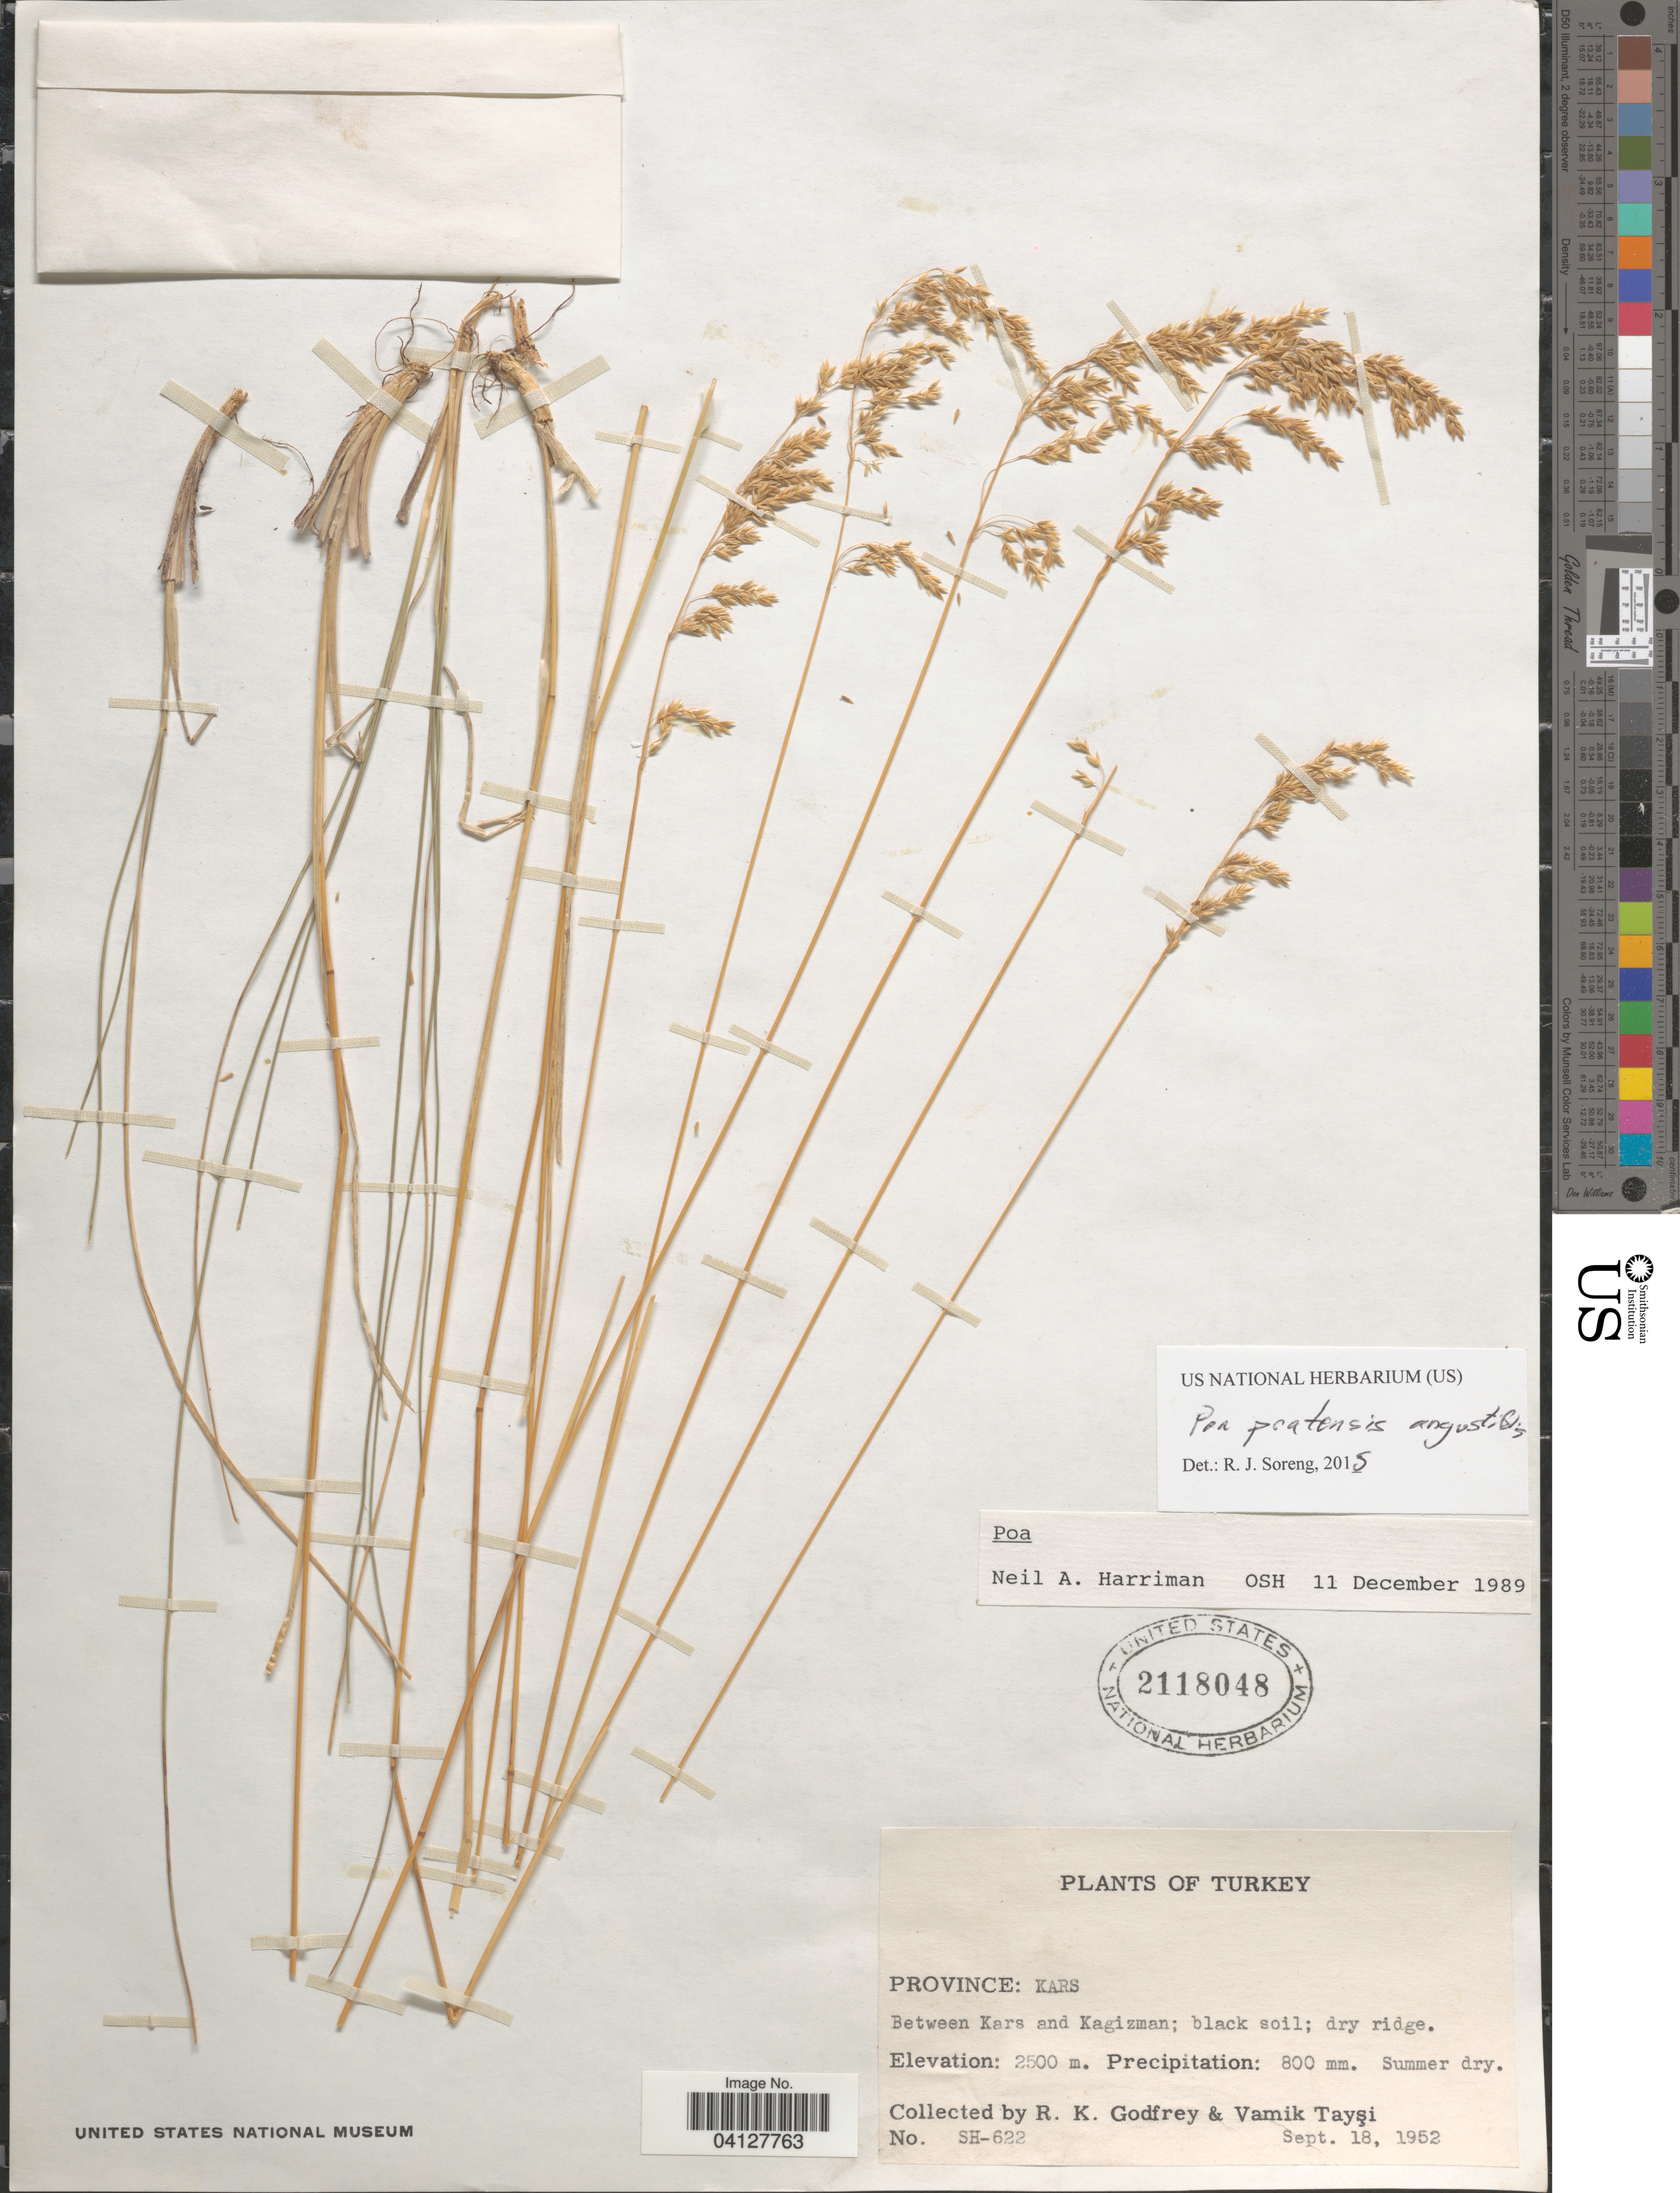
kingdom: Plantae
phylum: Tracheophyta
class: Liliopsida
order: Poales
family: Poaceae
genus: Poa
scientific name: Poa pratensis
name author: L.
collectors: R. K. Godfrey & V. Taysi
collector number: SH-622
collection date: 1952-09-18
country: Turkey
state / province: Kars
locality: Between Kars and Kagizman.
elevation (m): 2500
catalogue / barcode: US 2118048